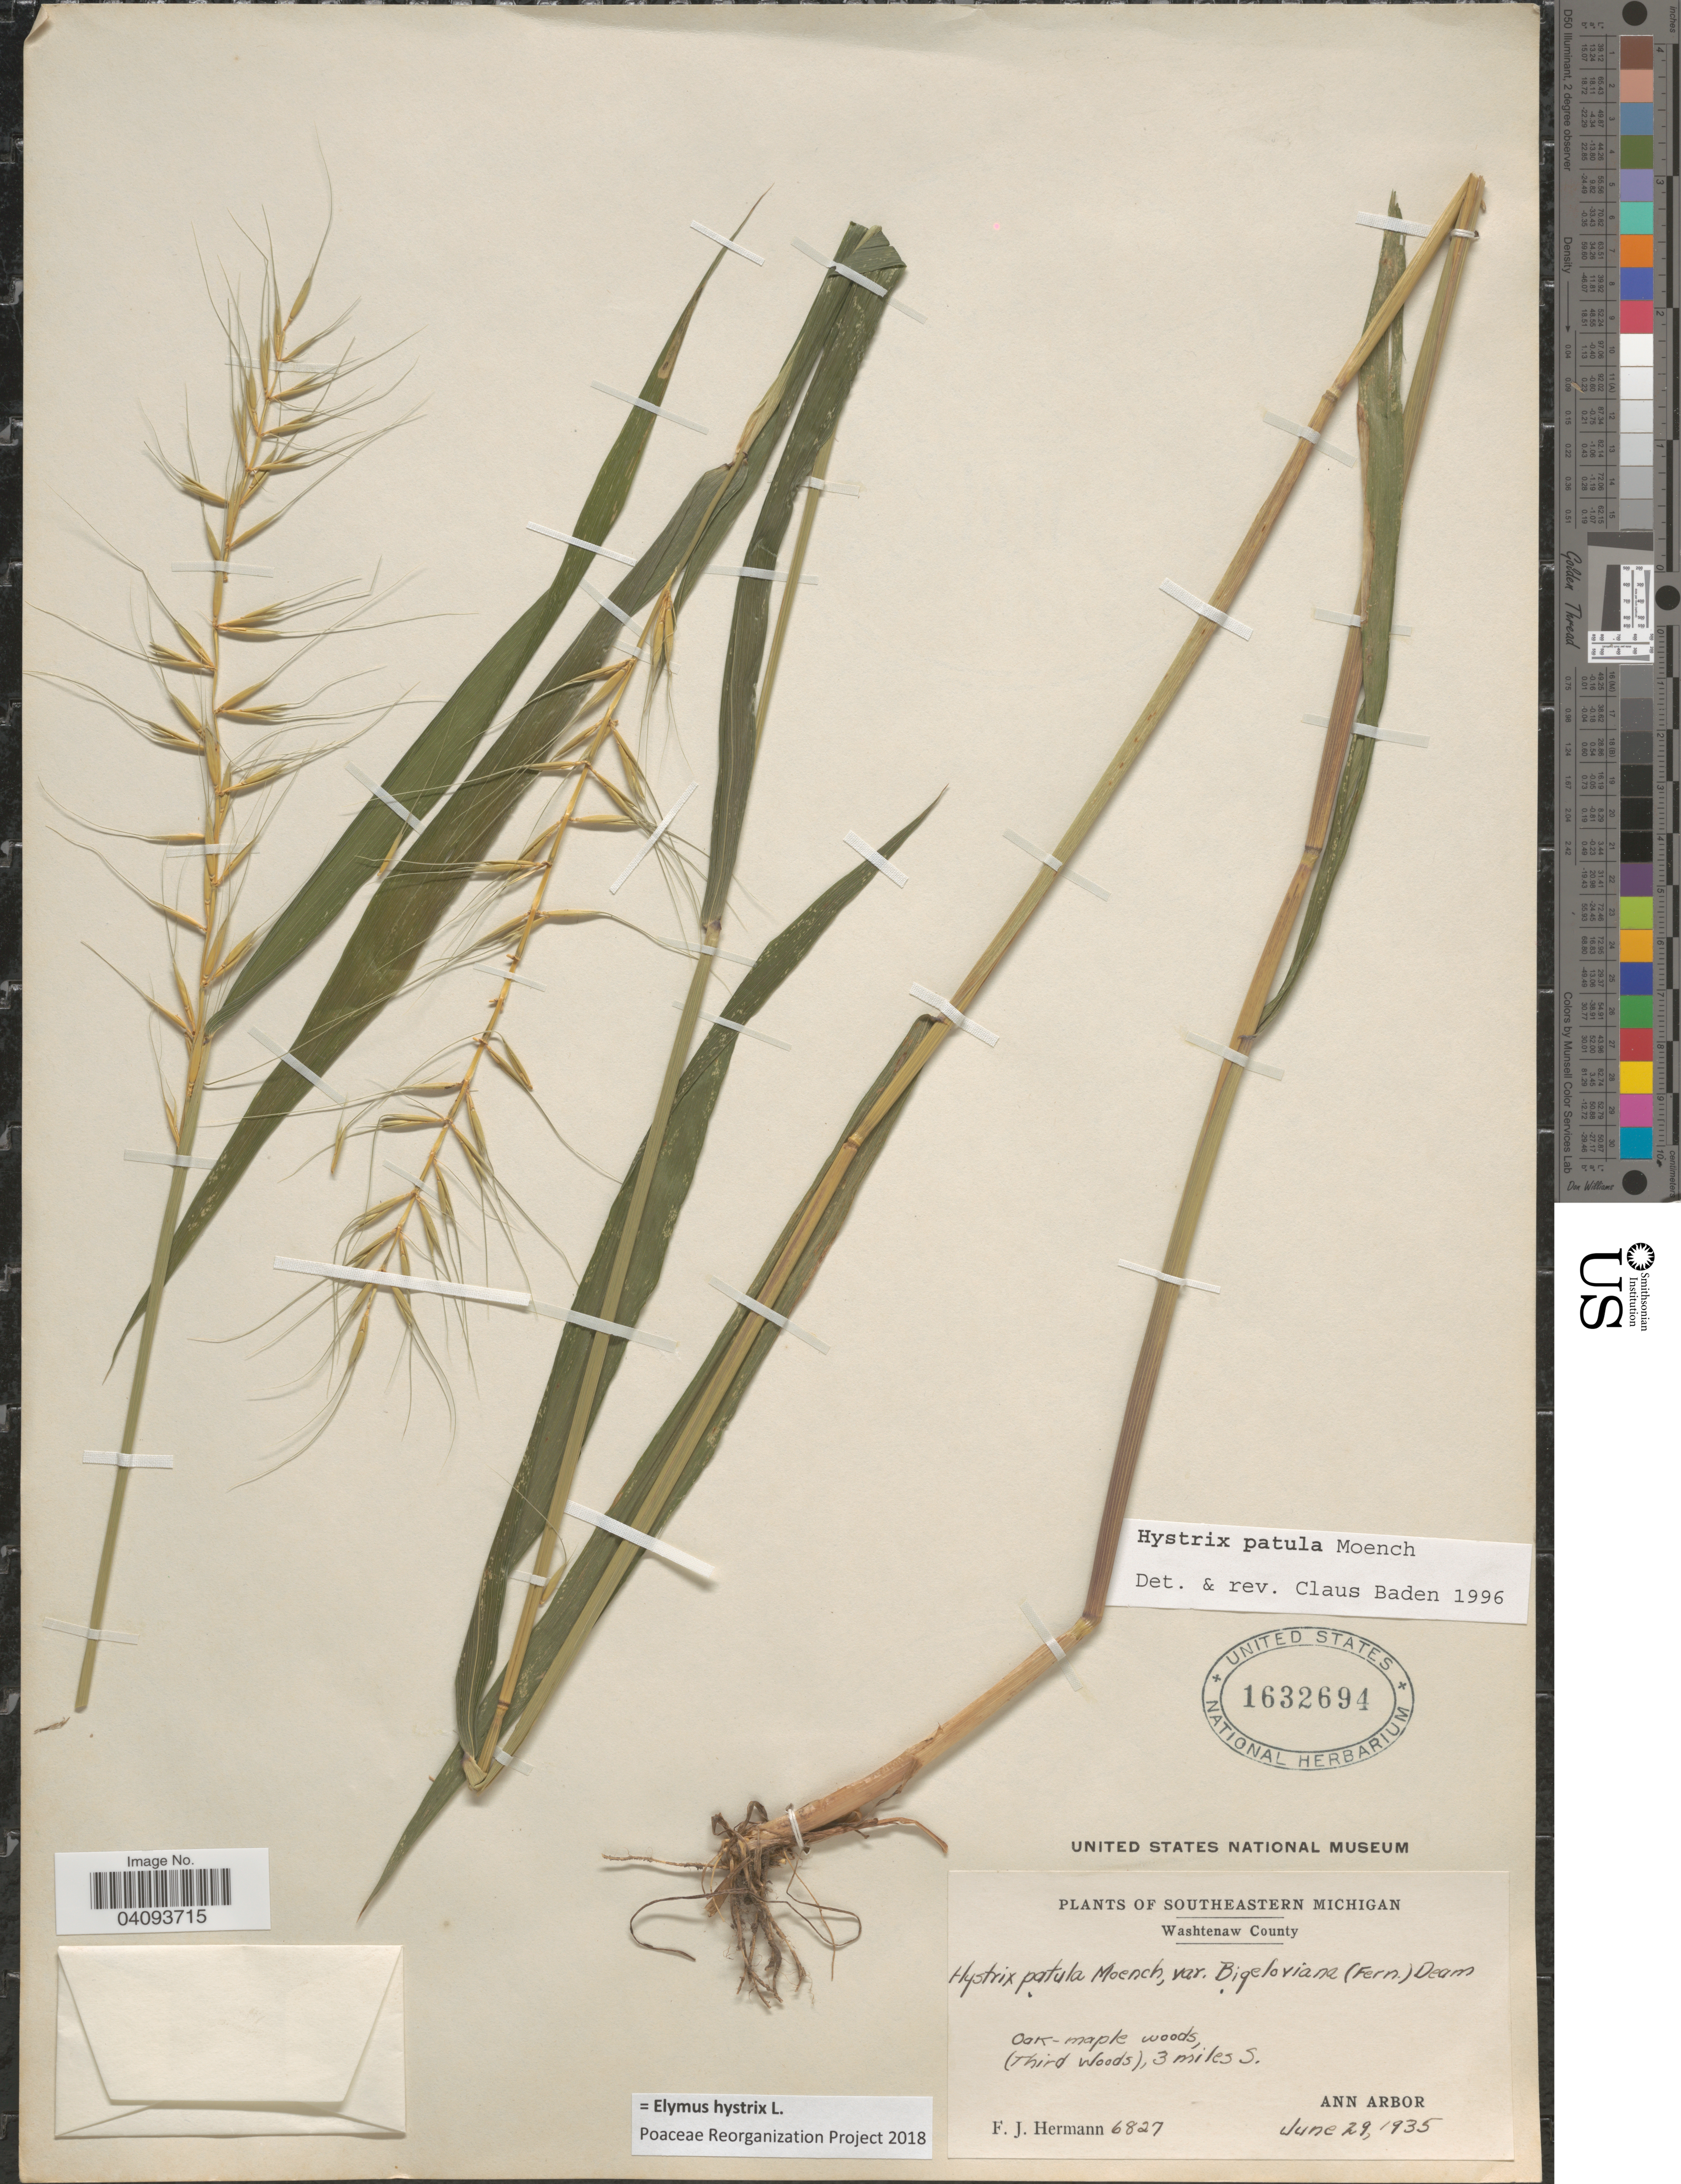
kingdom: Plantae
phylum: Tracheophyta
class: Liliopsida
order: Poales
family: Poaceae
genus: Elymus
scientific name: Elymus hystrix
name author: L.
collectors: F. J. Hermann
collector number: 6827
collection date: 1935-06-29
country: United States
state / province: Michigan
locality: Southeastern Michigan. Washtenaw County. (Third Woods), 3 miles S. Ann Arbor.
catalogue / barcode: US 1632694